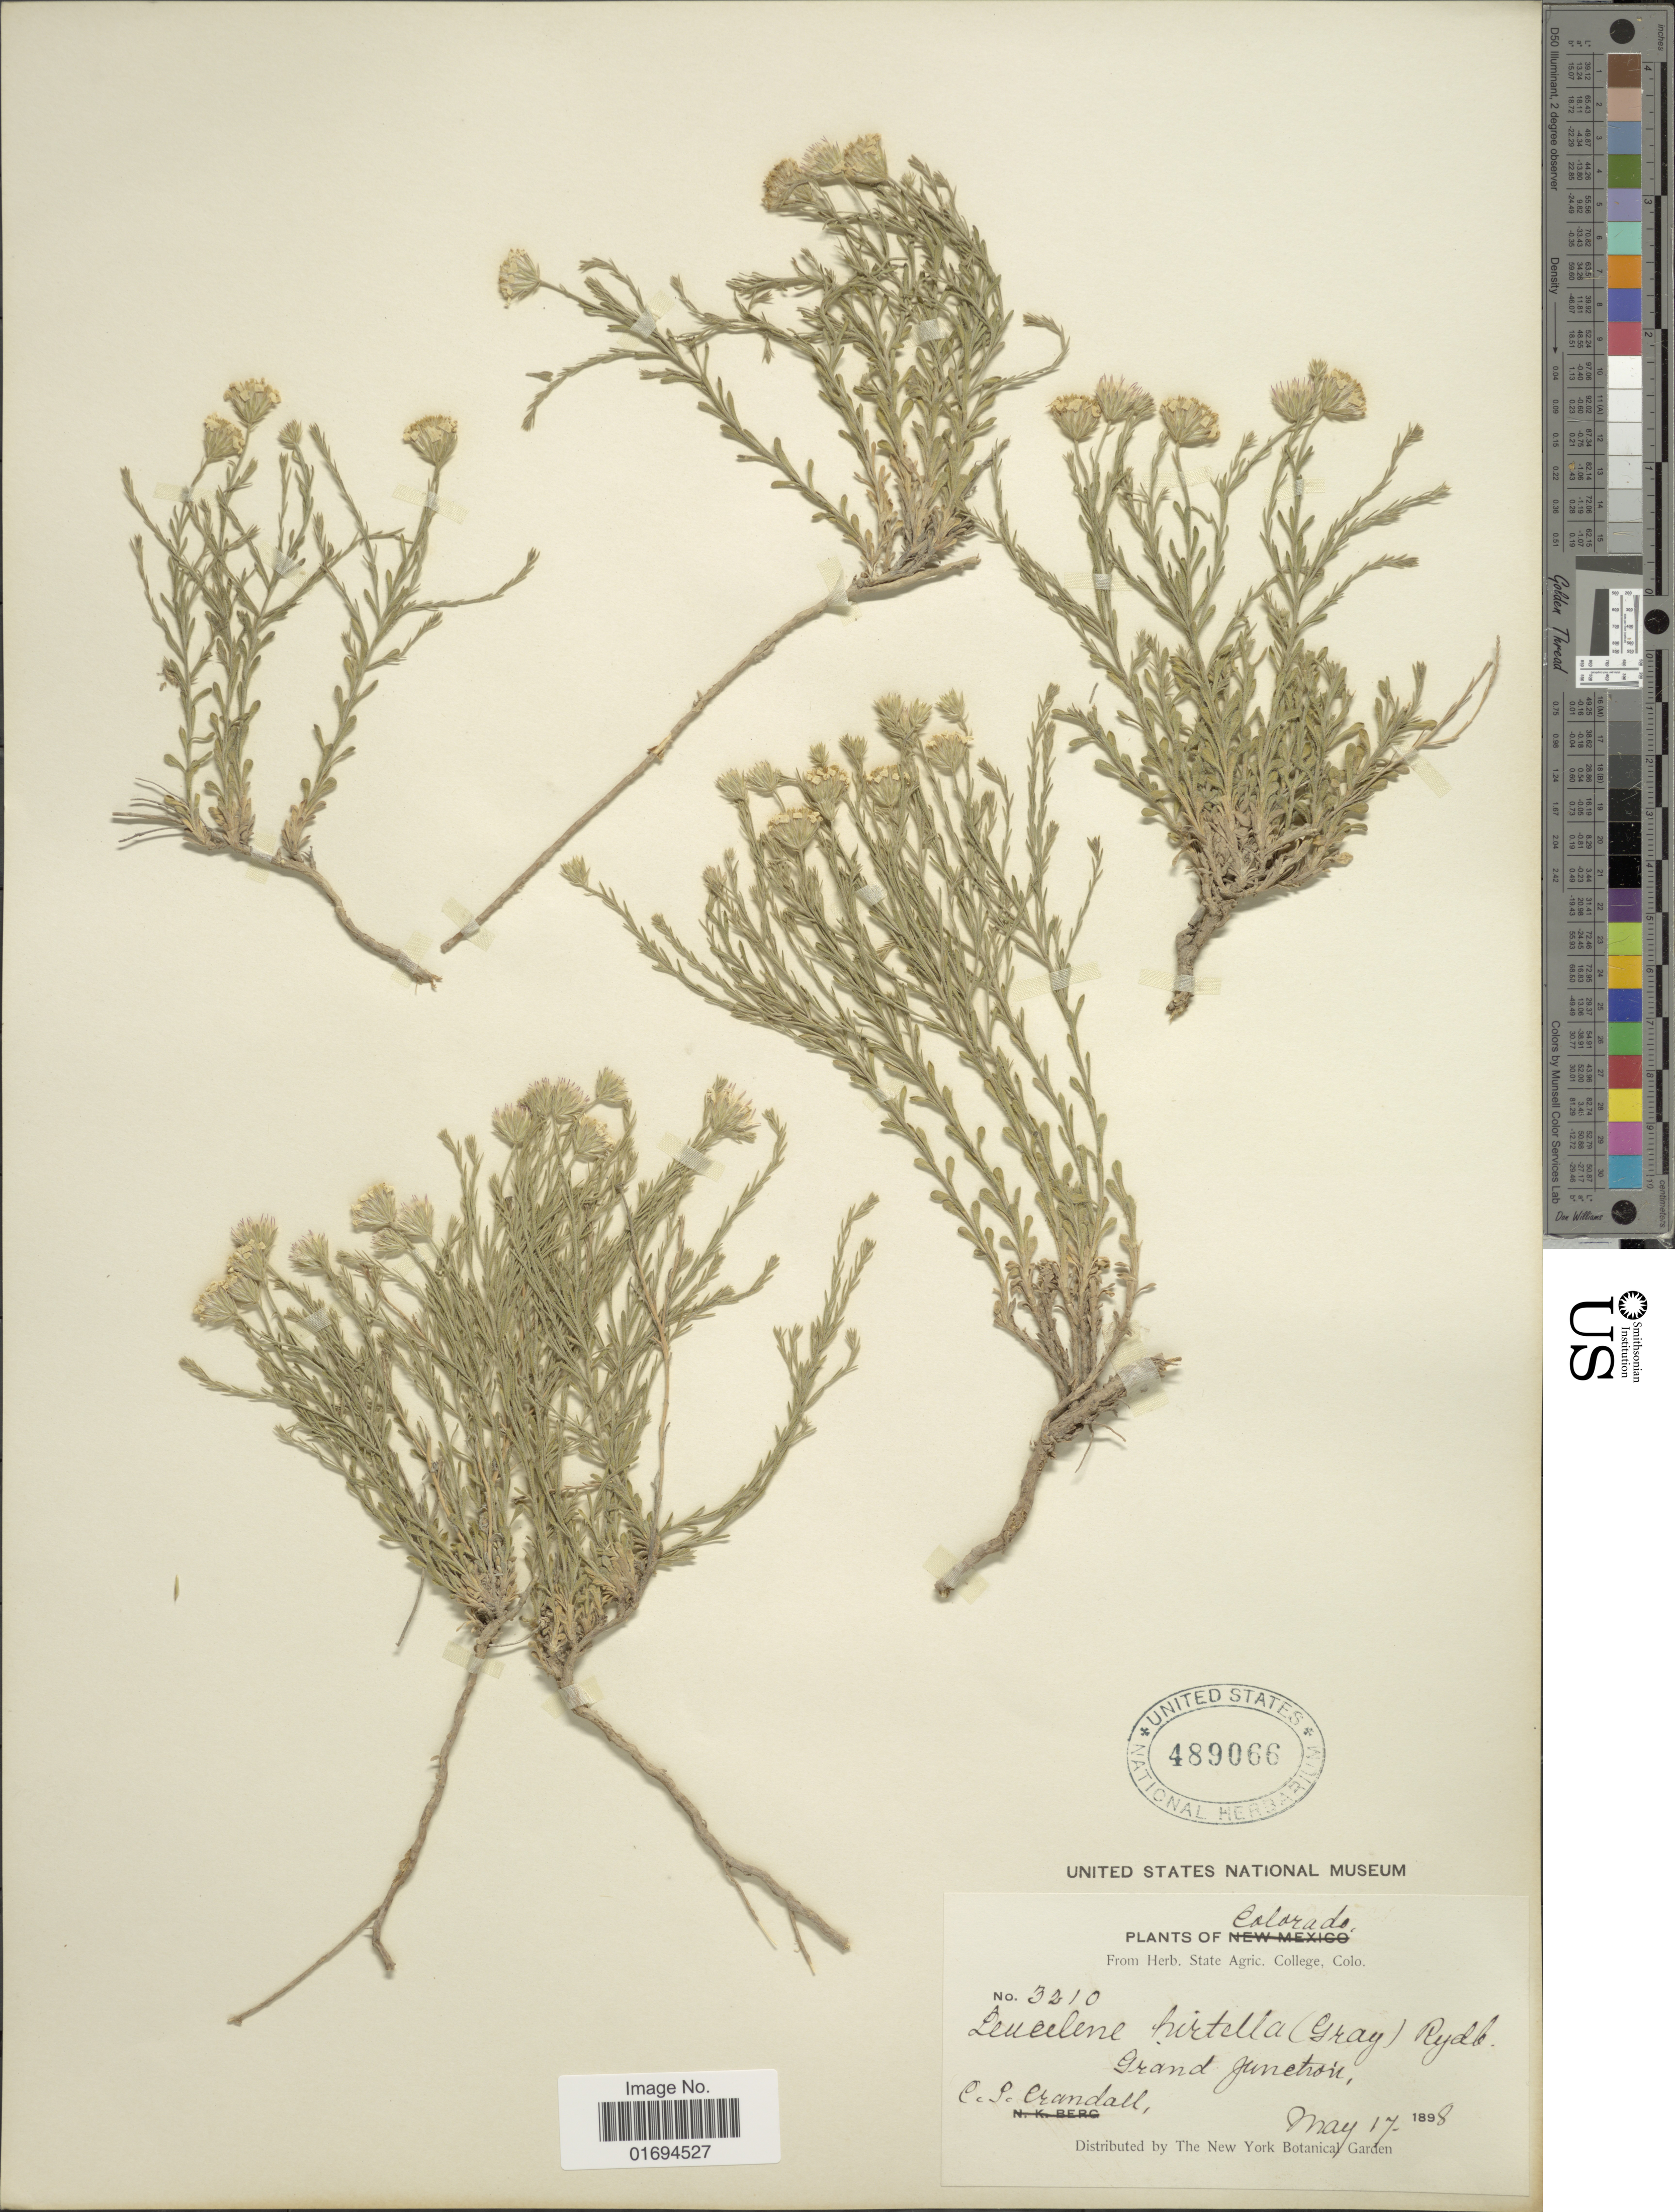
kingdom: Plantae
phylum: Tracheophyta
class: Magnoliopsida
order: Asterales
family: Asteraceae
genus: Chaetopappa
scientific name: Chaetopappa ericoides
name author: (Torr.) G.L. Nesom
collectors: C. Crandall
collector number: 3210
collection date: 1898-05-17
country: United States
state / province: Colorado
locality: Grand Junction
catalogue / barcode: US 489066